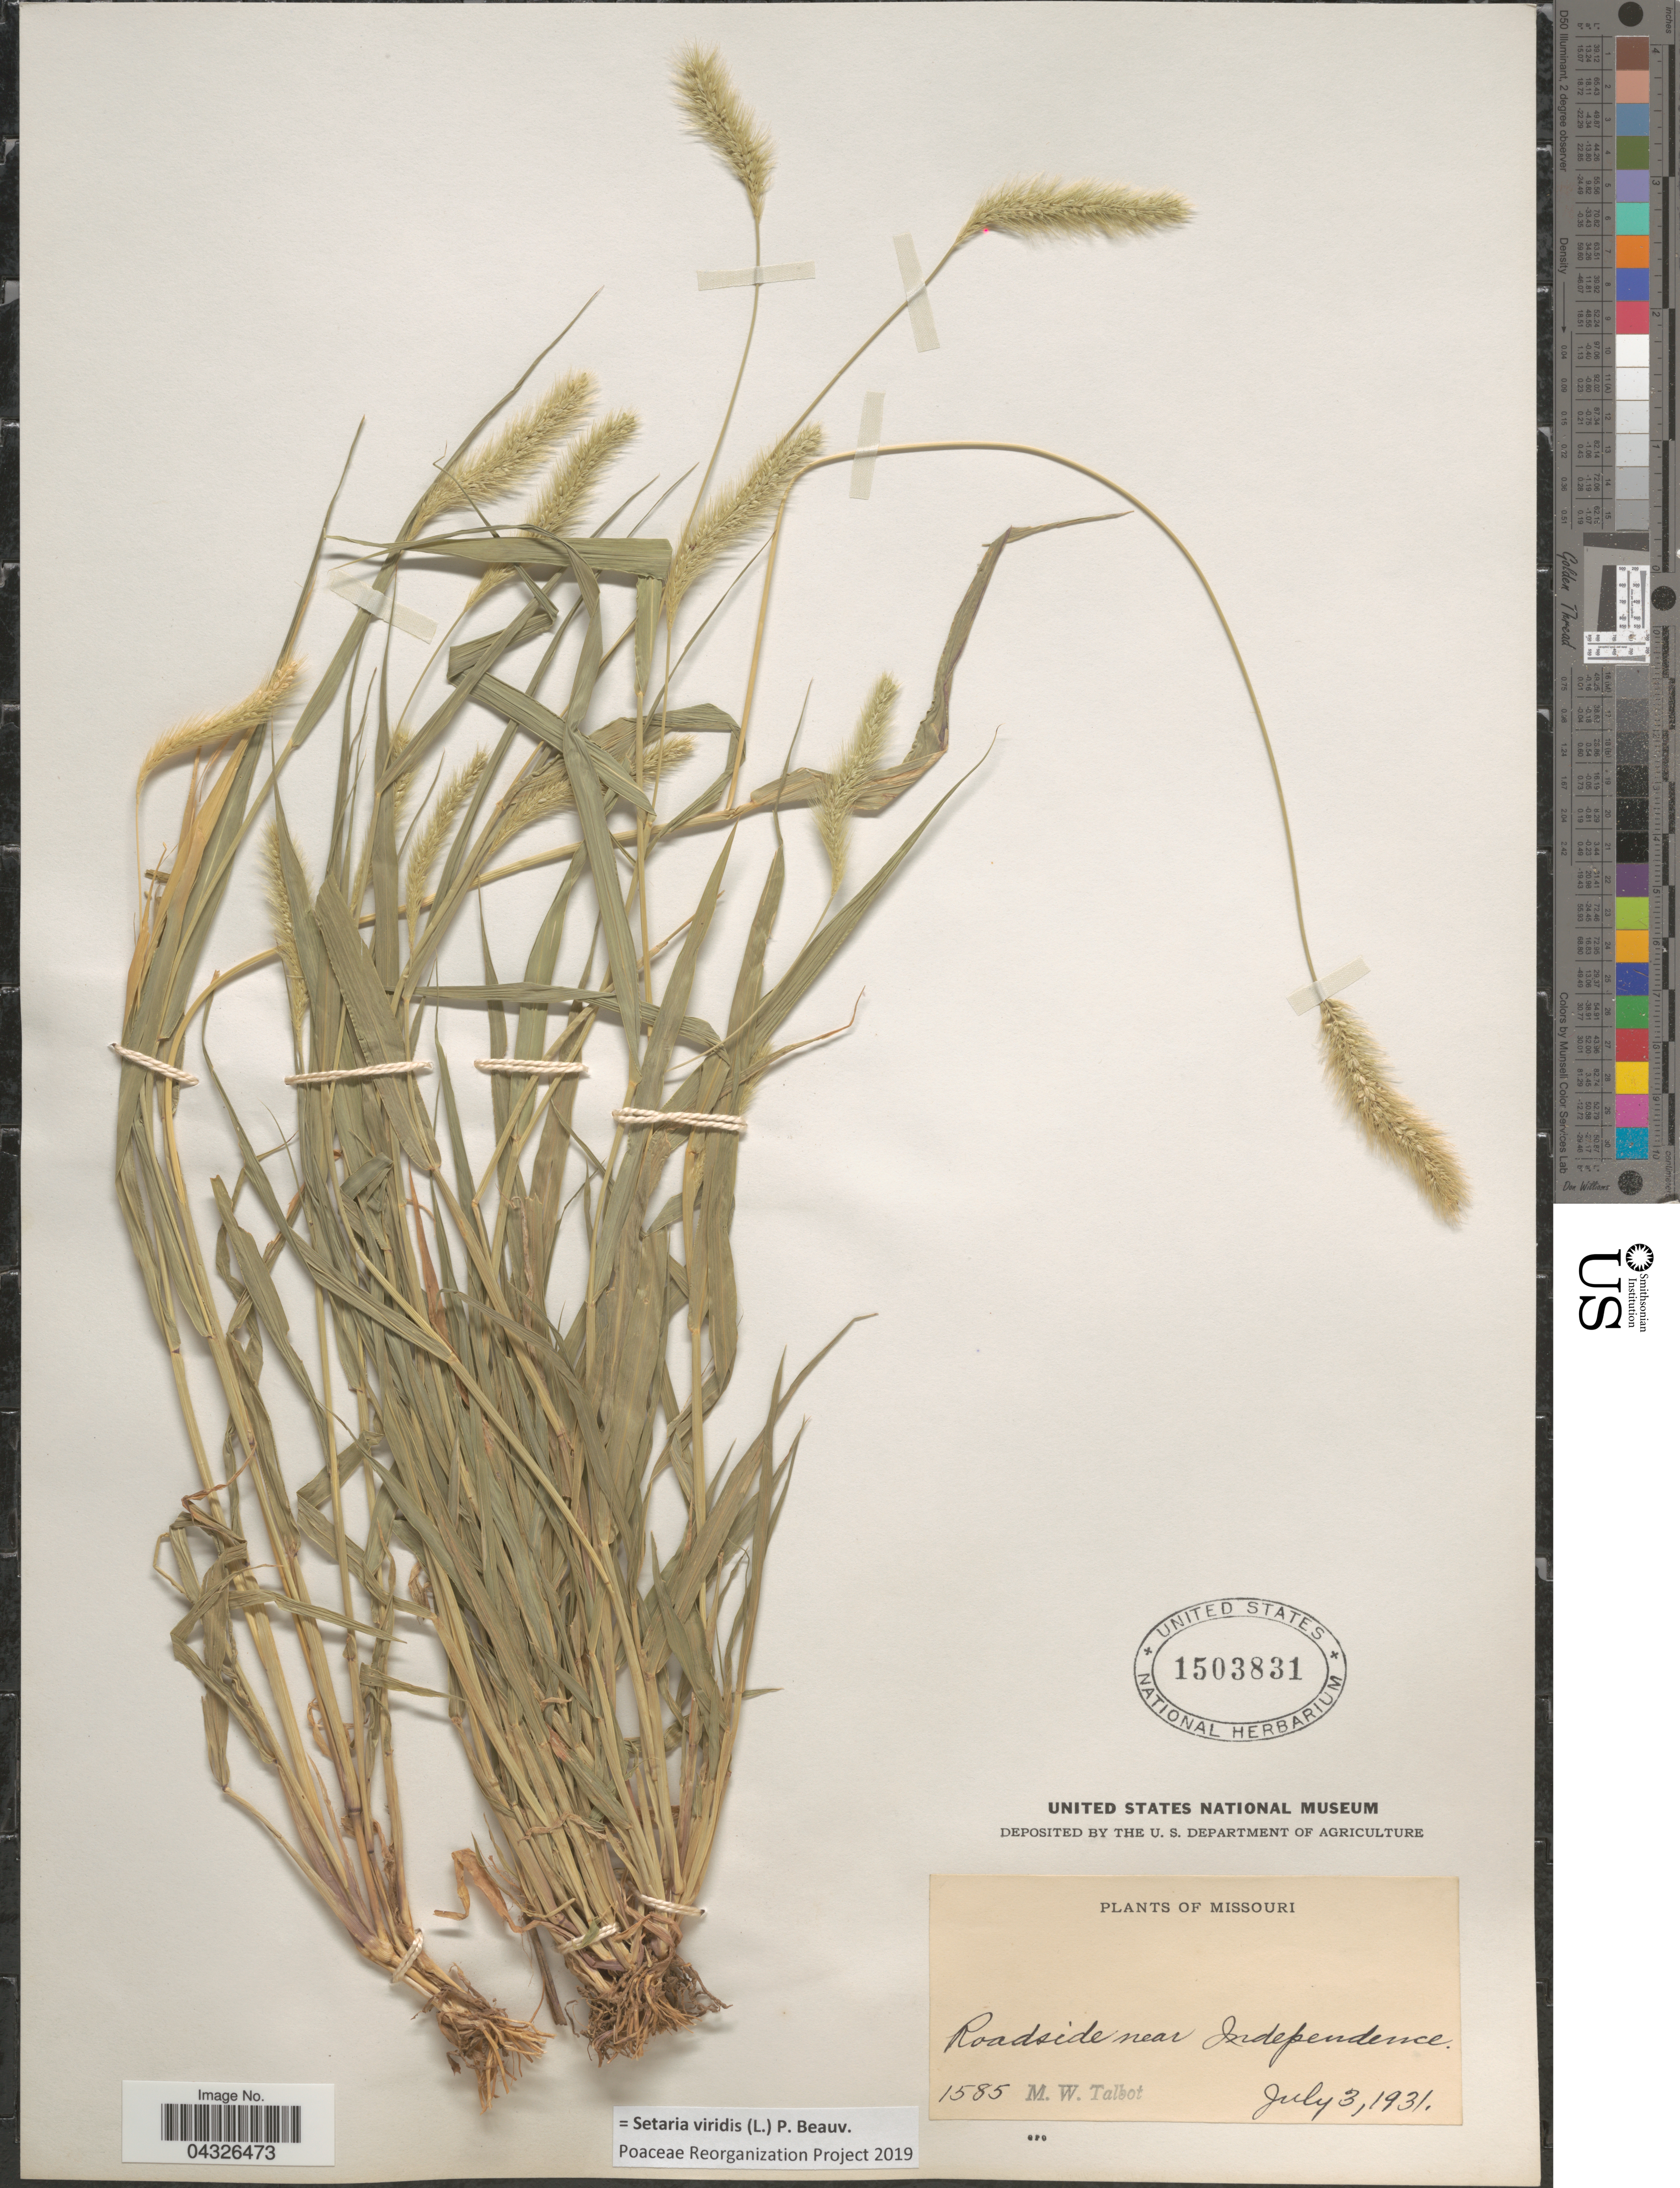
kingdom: Plantae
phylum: Tracheophyta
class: Liliopsida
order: Poales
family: Poaceae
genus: Setaria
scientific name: Setaria viridis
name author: (L.) P. Beauv.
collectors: M. Talbot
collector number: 1585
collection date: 1931-07-03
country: United States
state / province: Missouri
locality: Roadside near Independence.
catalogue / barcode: US 1503831